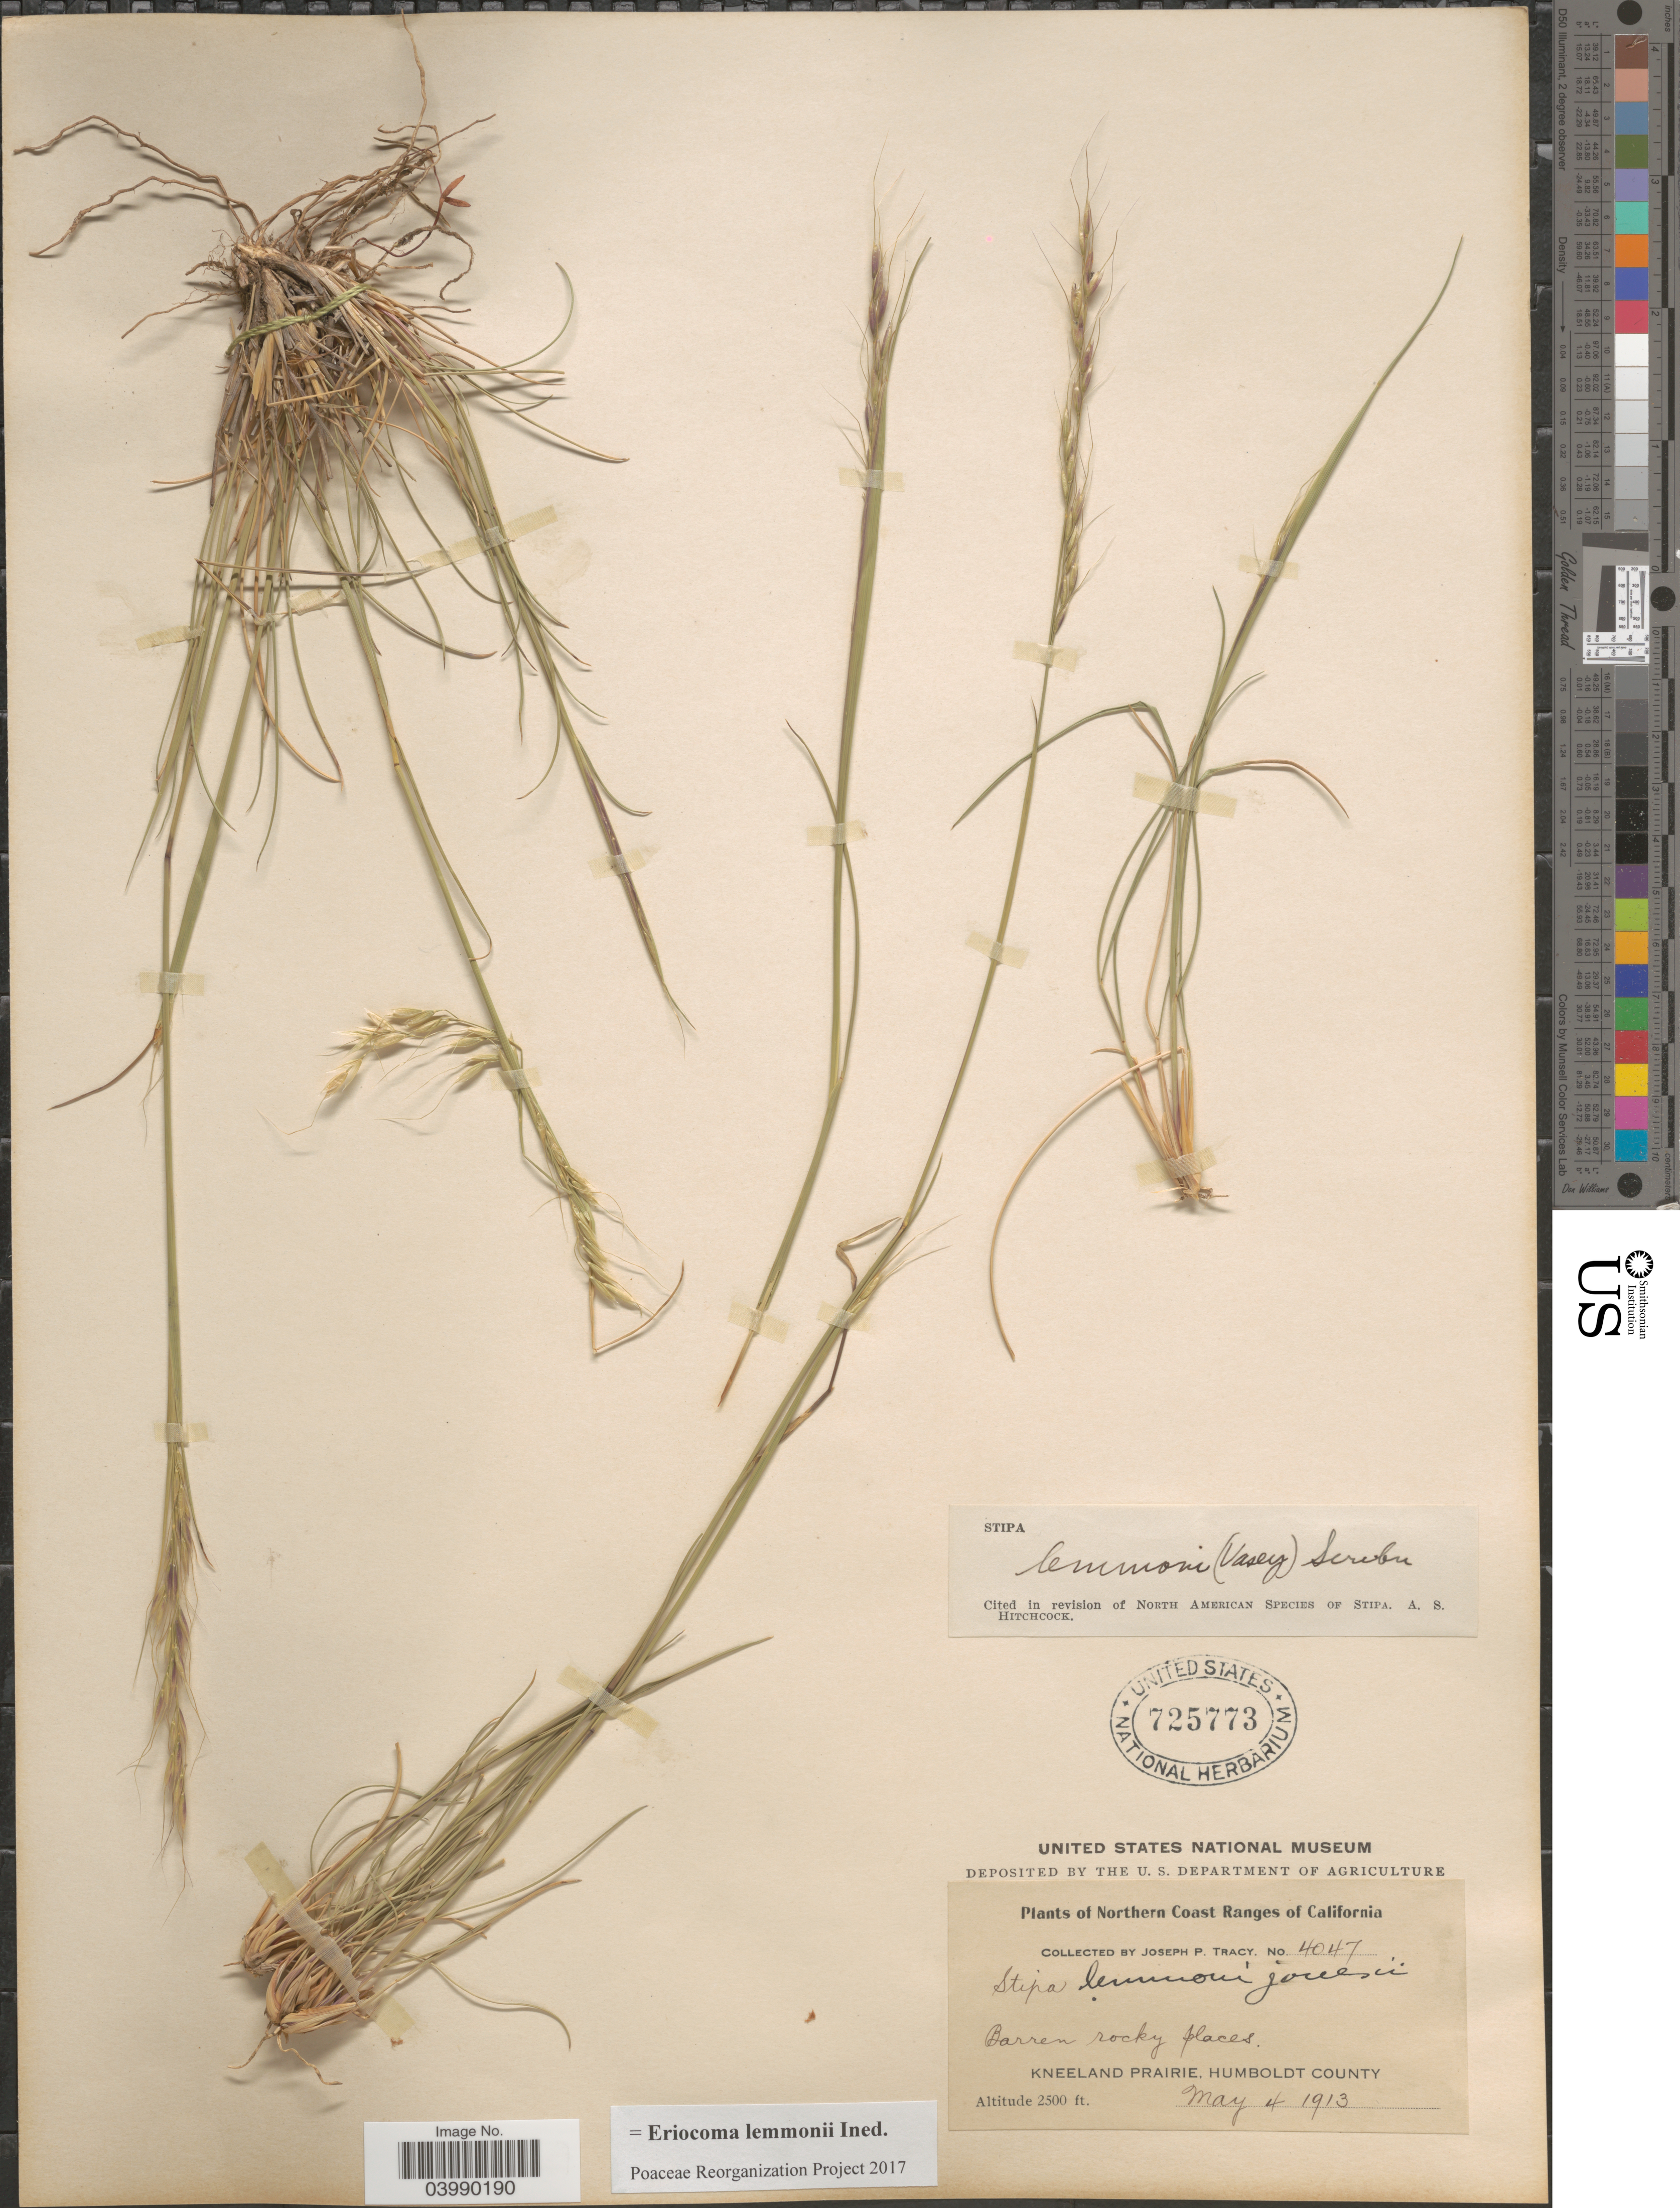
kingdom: Plantae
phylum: Tracheophyta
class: Liliopsida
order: Poales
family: Poaceae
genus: Eriocoma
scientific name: Eriocoma lemmonii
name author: (Vasey) Romasch.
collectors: J. Tracy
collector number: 4047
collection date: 1913-05-04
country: United States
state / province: California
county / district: Humboldt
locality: Northern Coast Ranges of California. Kneeland Prairie, Humboldt County.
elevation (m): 762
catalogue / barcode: US 725773